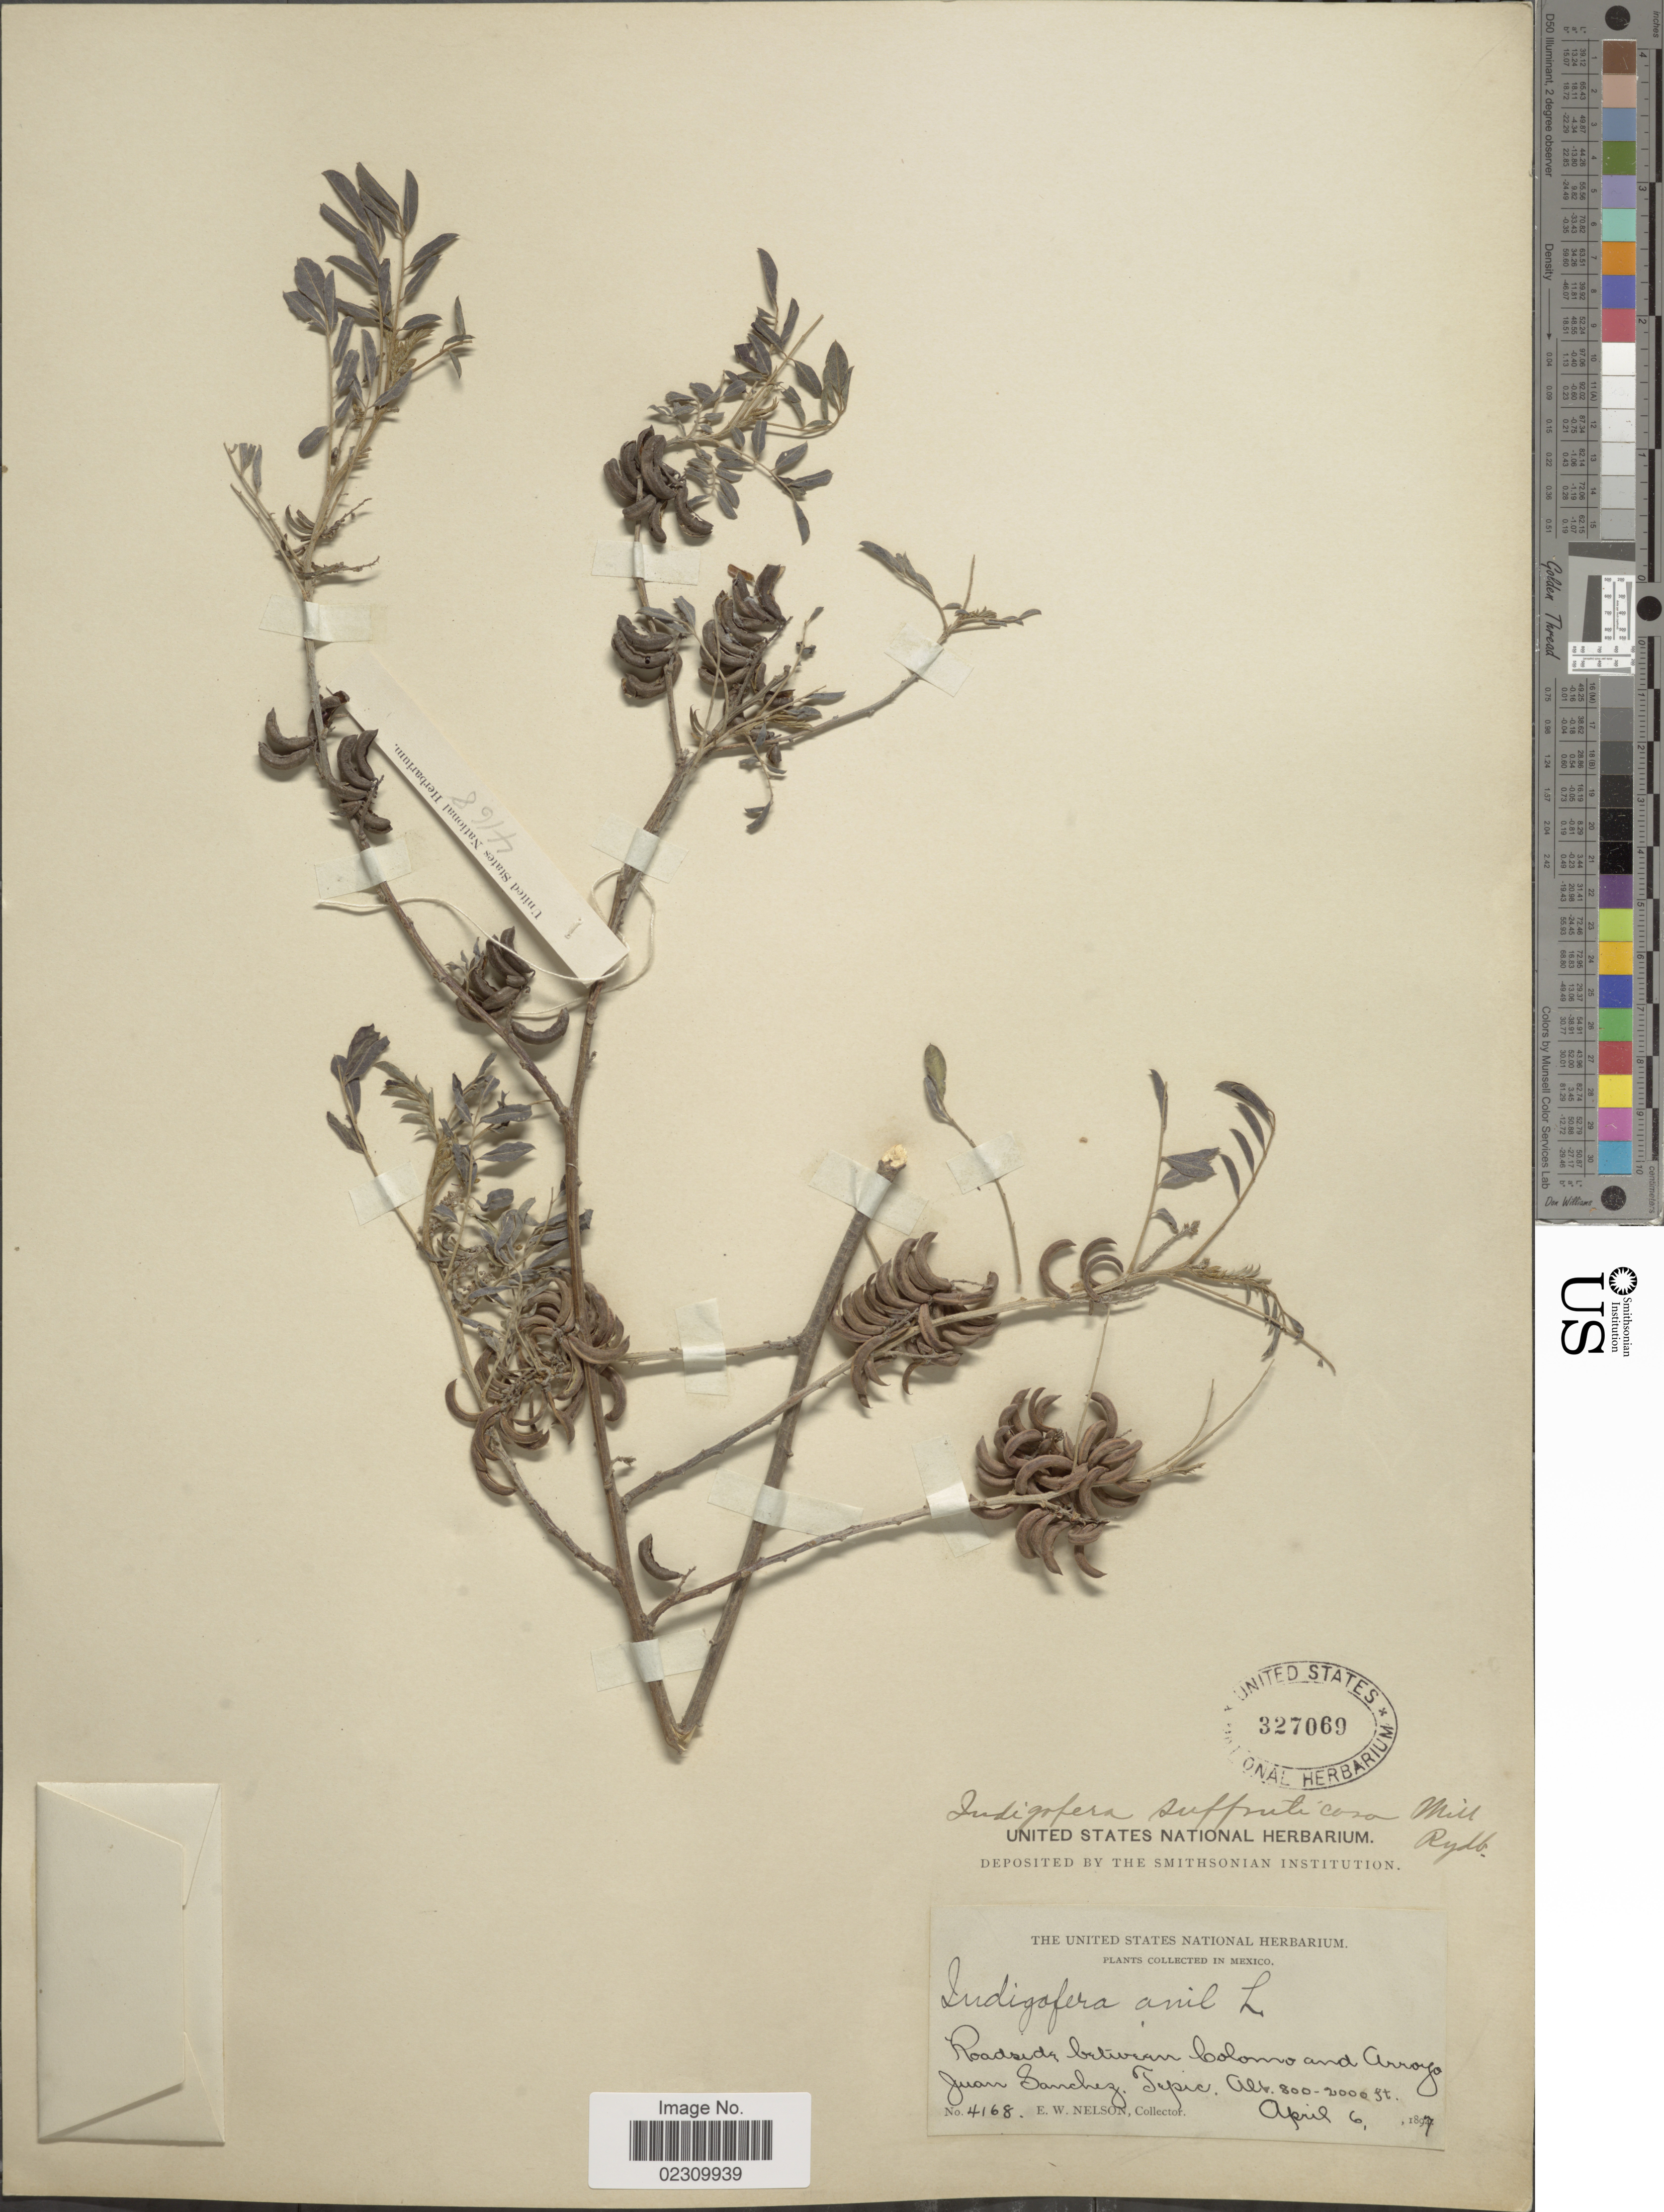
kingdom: Plantae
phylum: Tracheophyta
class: Magnoliopsida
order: Fabales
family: Fabaceae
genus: Indigofera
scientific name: Indigofera suffruticosa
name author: Mill.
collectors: E. W. Nelson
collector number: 4168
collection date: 1897-04-06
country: Mexico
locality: Roadside between Colomo and Arroyo, Juan Sanchez, Tepic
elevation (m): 244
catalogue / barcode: US 327069